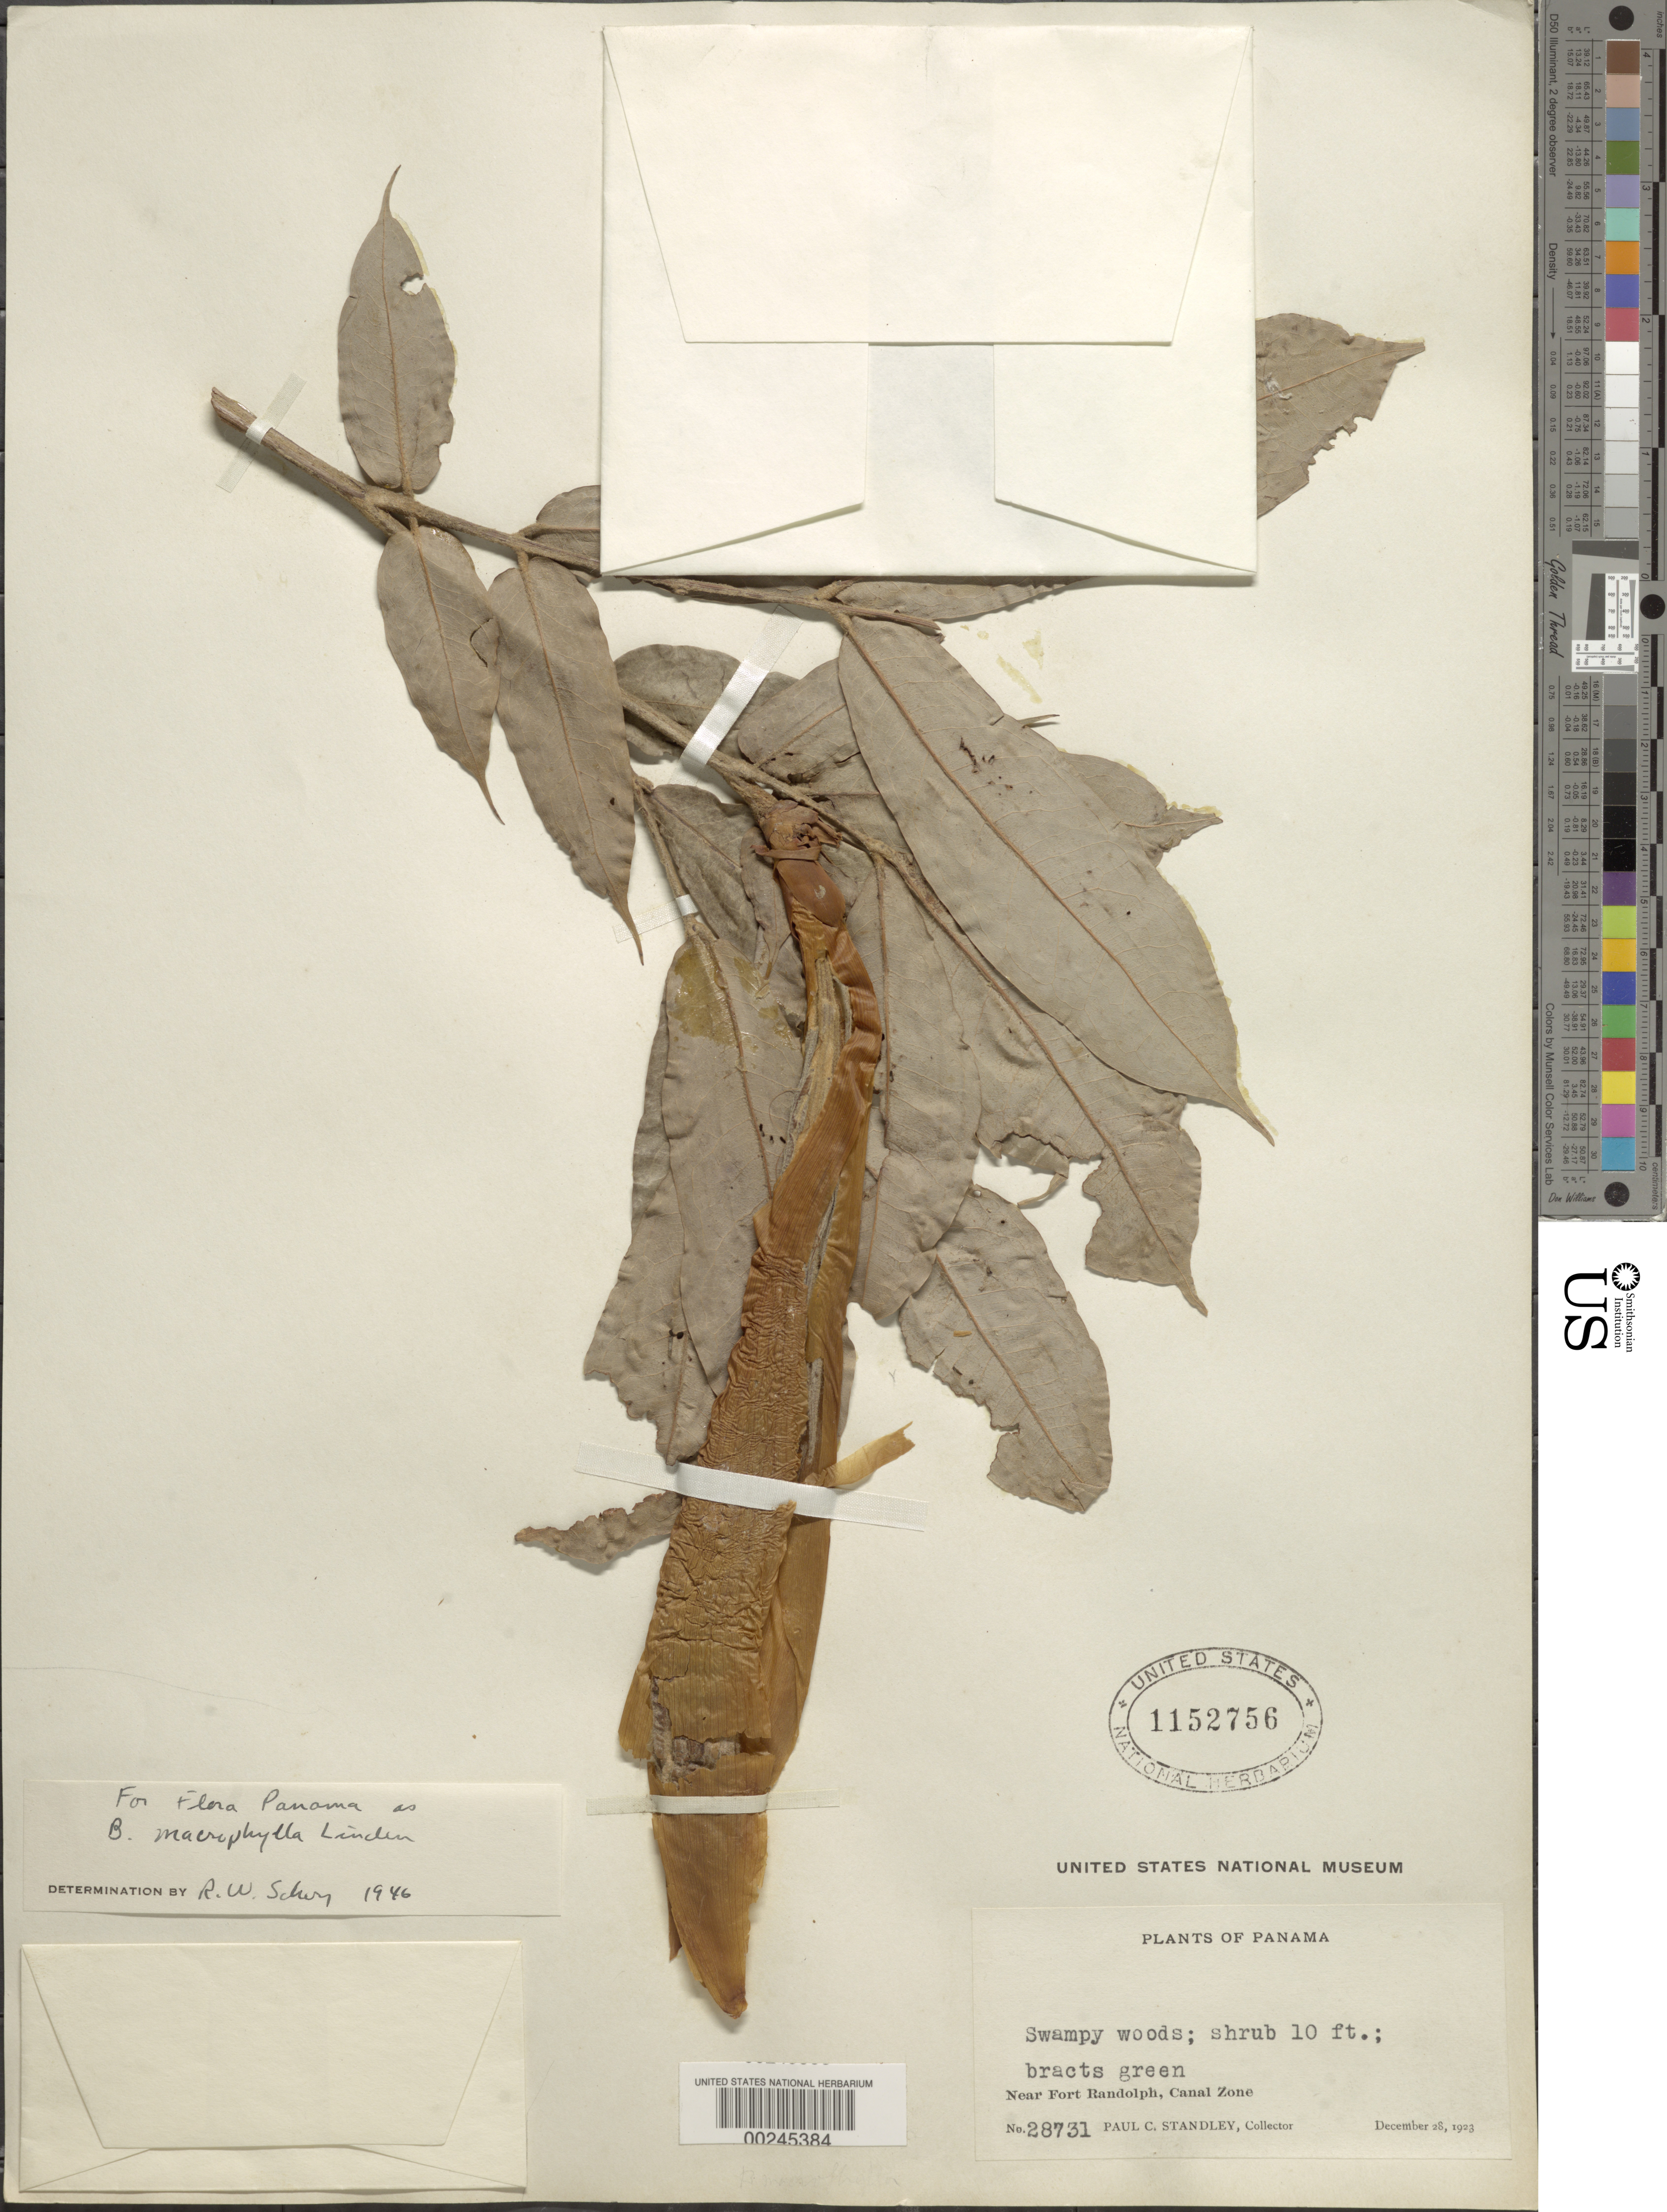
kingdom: Plantae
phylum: Tracheophyta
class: Magnoliopsida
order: Fabales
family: Fabaceae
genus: Brownea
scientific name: Brownea macrophylla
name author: B.L. Linden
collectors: P. C. Standley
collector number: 28731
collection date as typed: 28 Dec 1923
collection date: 1923-12-28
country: Panama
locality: Near Fort Randolph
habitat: Wooded swamp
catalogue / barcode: US 1152756